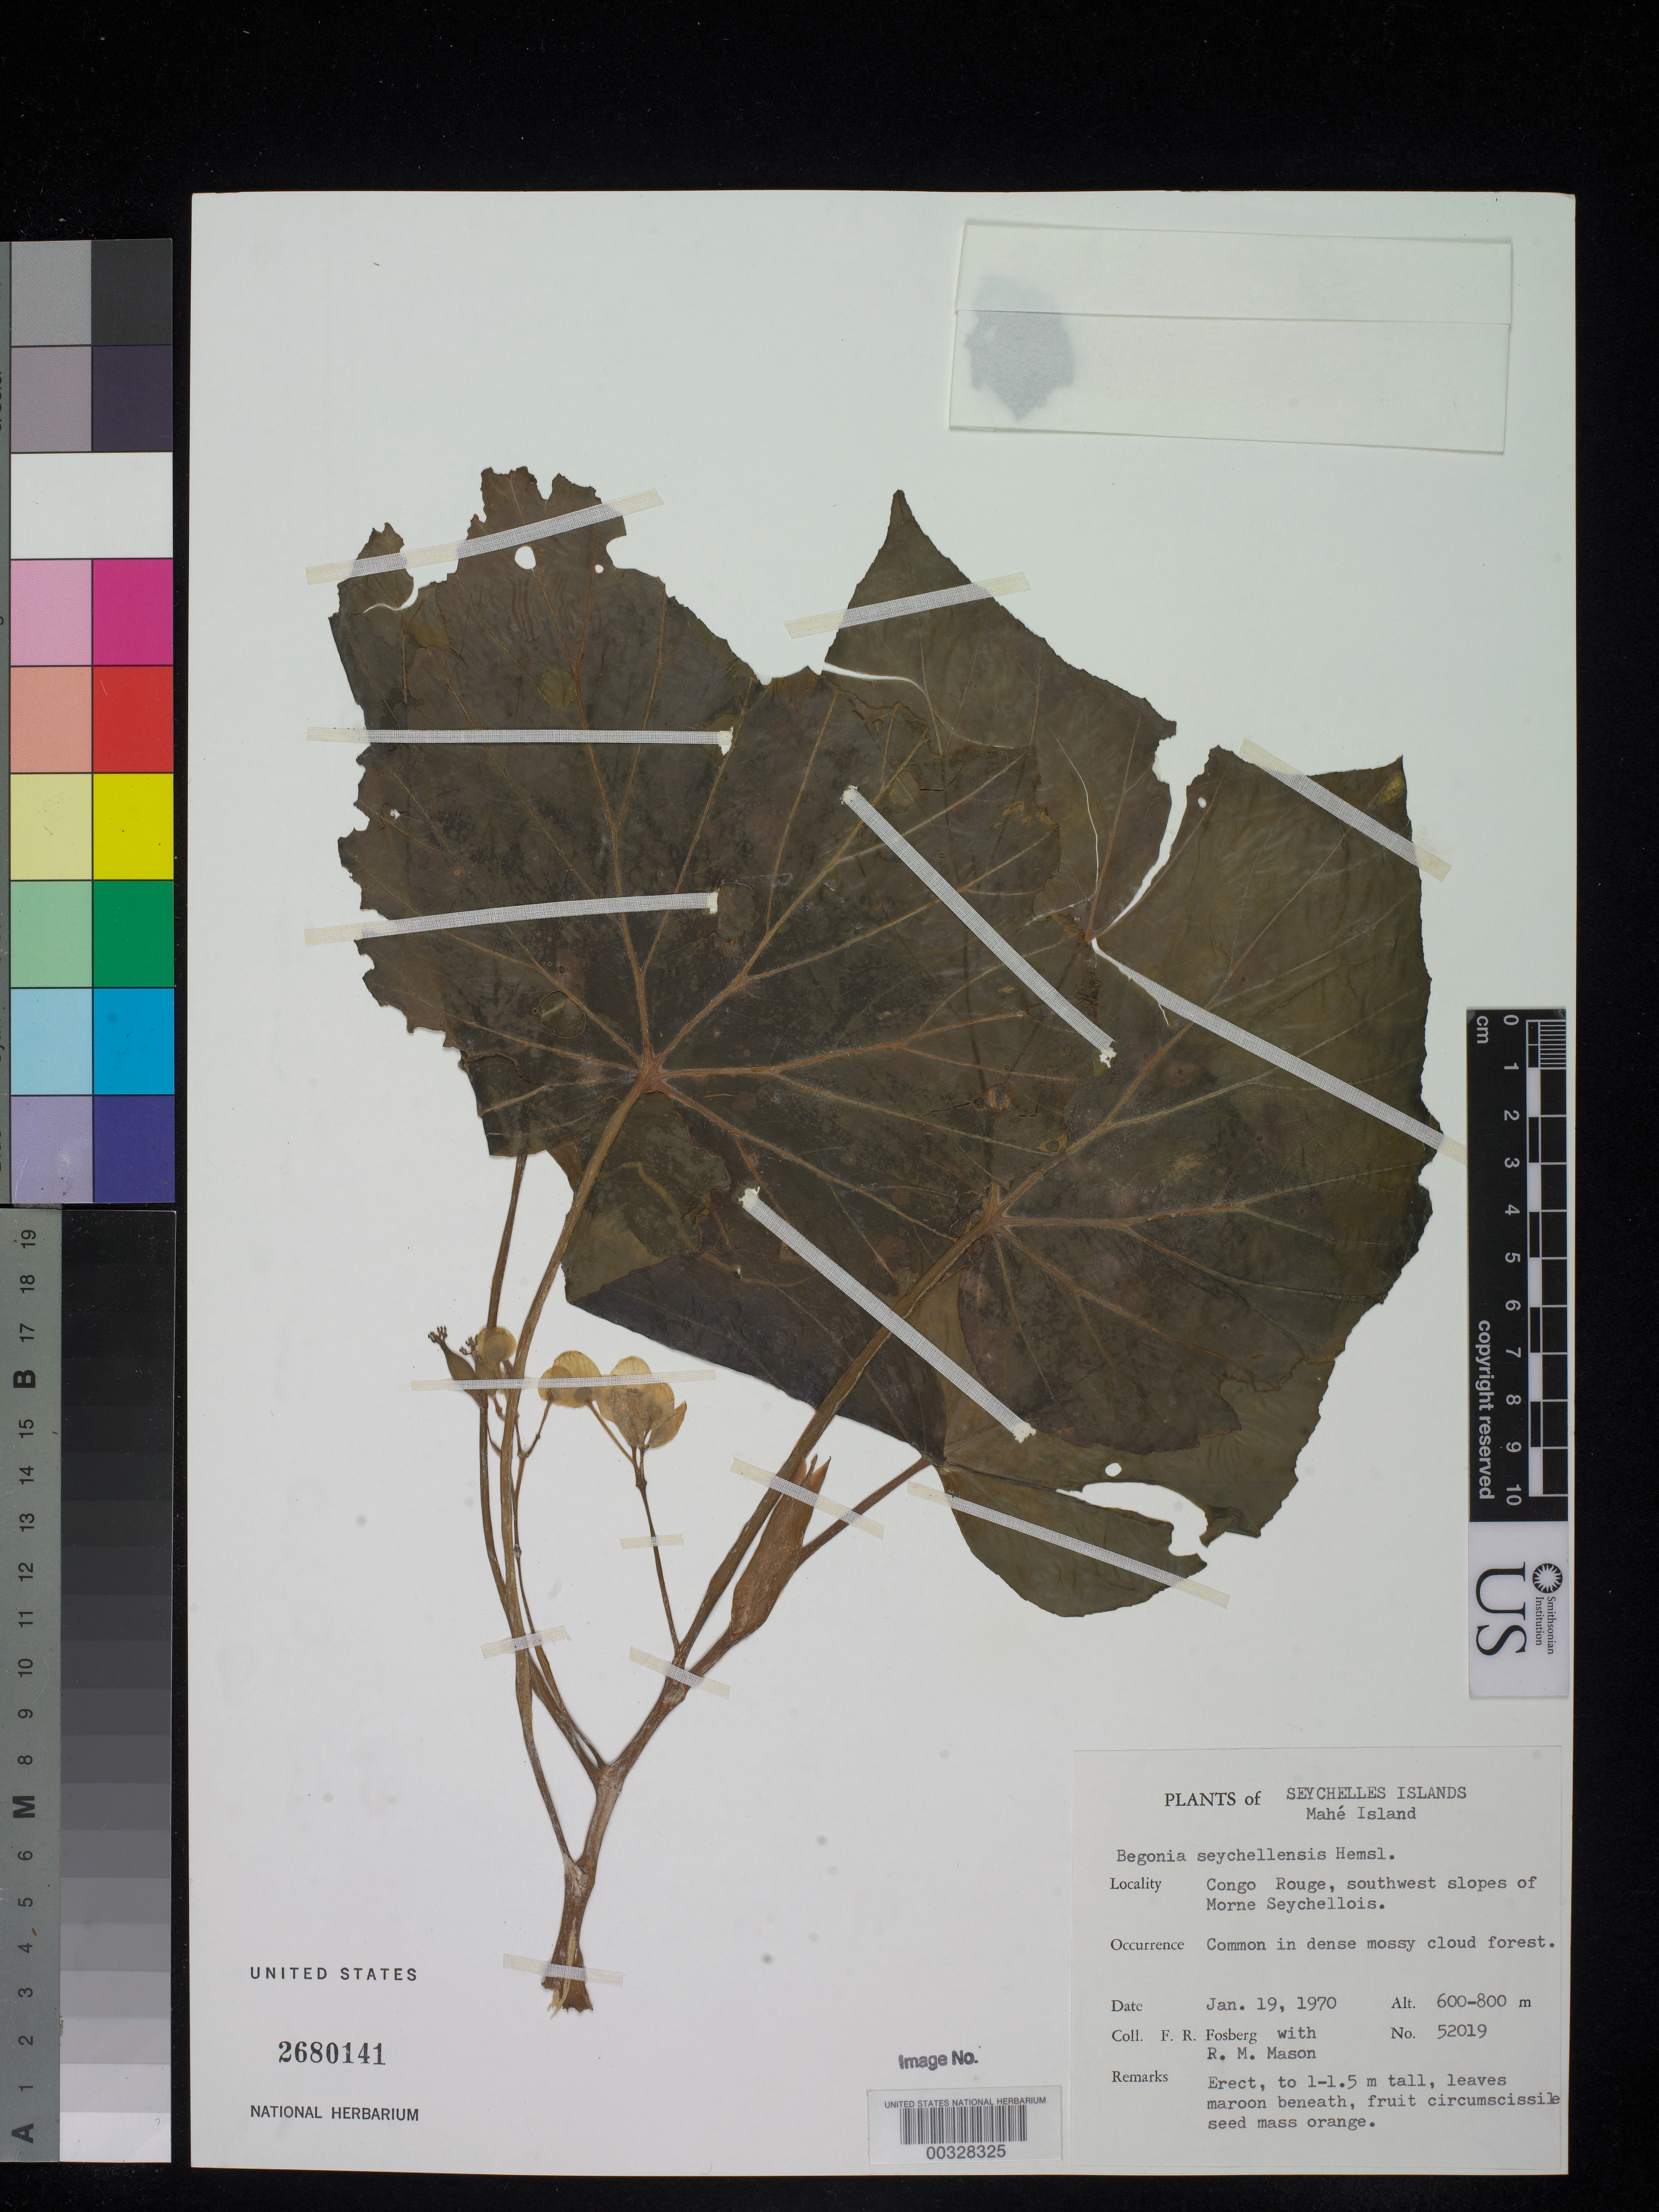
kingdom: Plantae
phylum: Tracheophyta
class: Magnoliopsida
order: Cucurbitales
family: Begoniaceae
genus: Begonia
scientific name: Begonia seychellensis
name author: Hemsl.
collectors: F. R. Fosberg & R. Mason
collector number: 52019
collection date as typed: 19 Jan 1970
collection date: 1970-01-19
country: Seychelles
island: Mahé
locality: Congo rouge, sw slope of morne seychellois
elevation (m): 600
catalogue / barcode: US 2680141